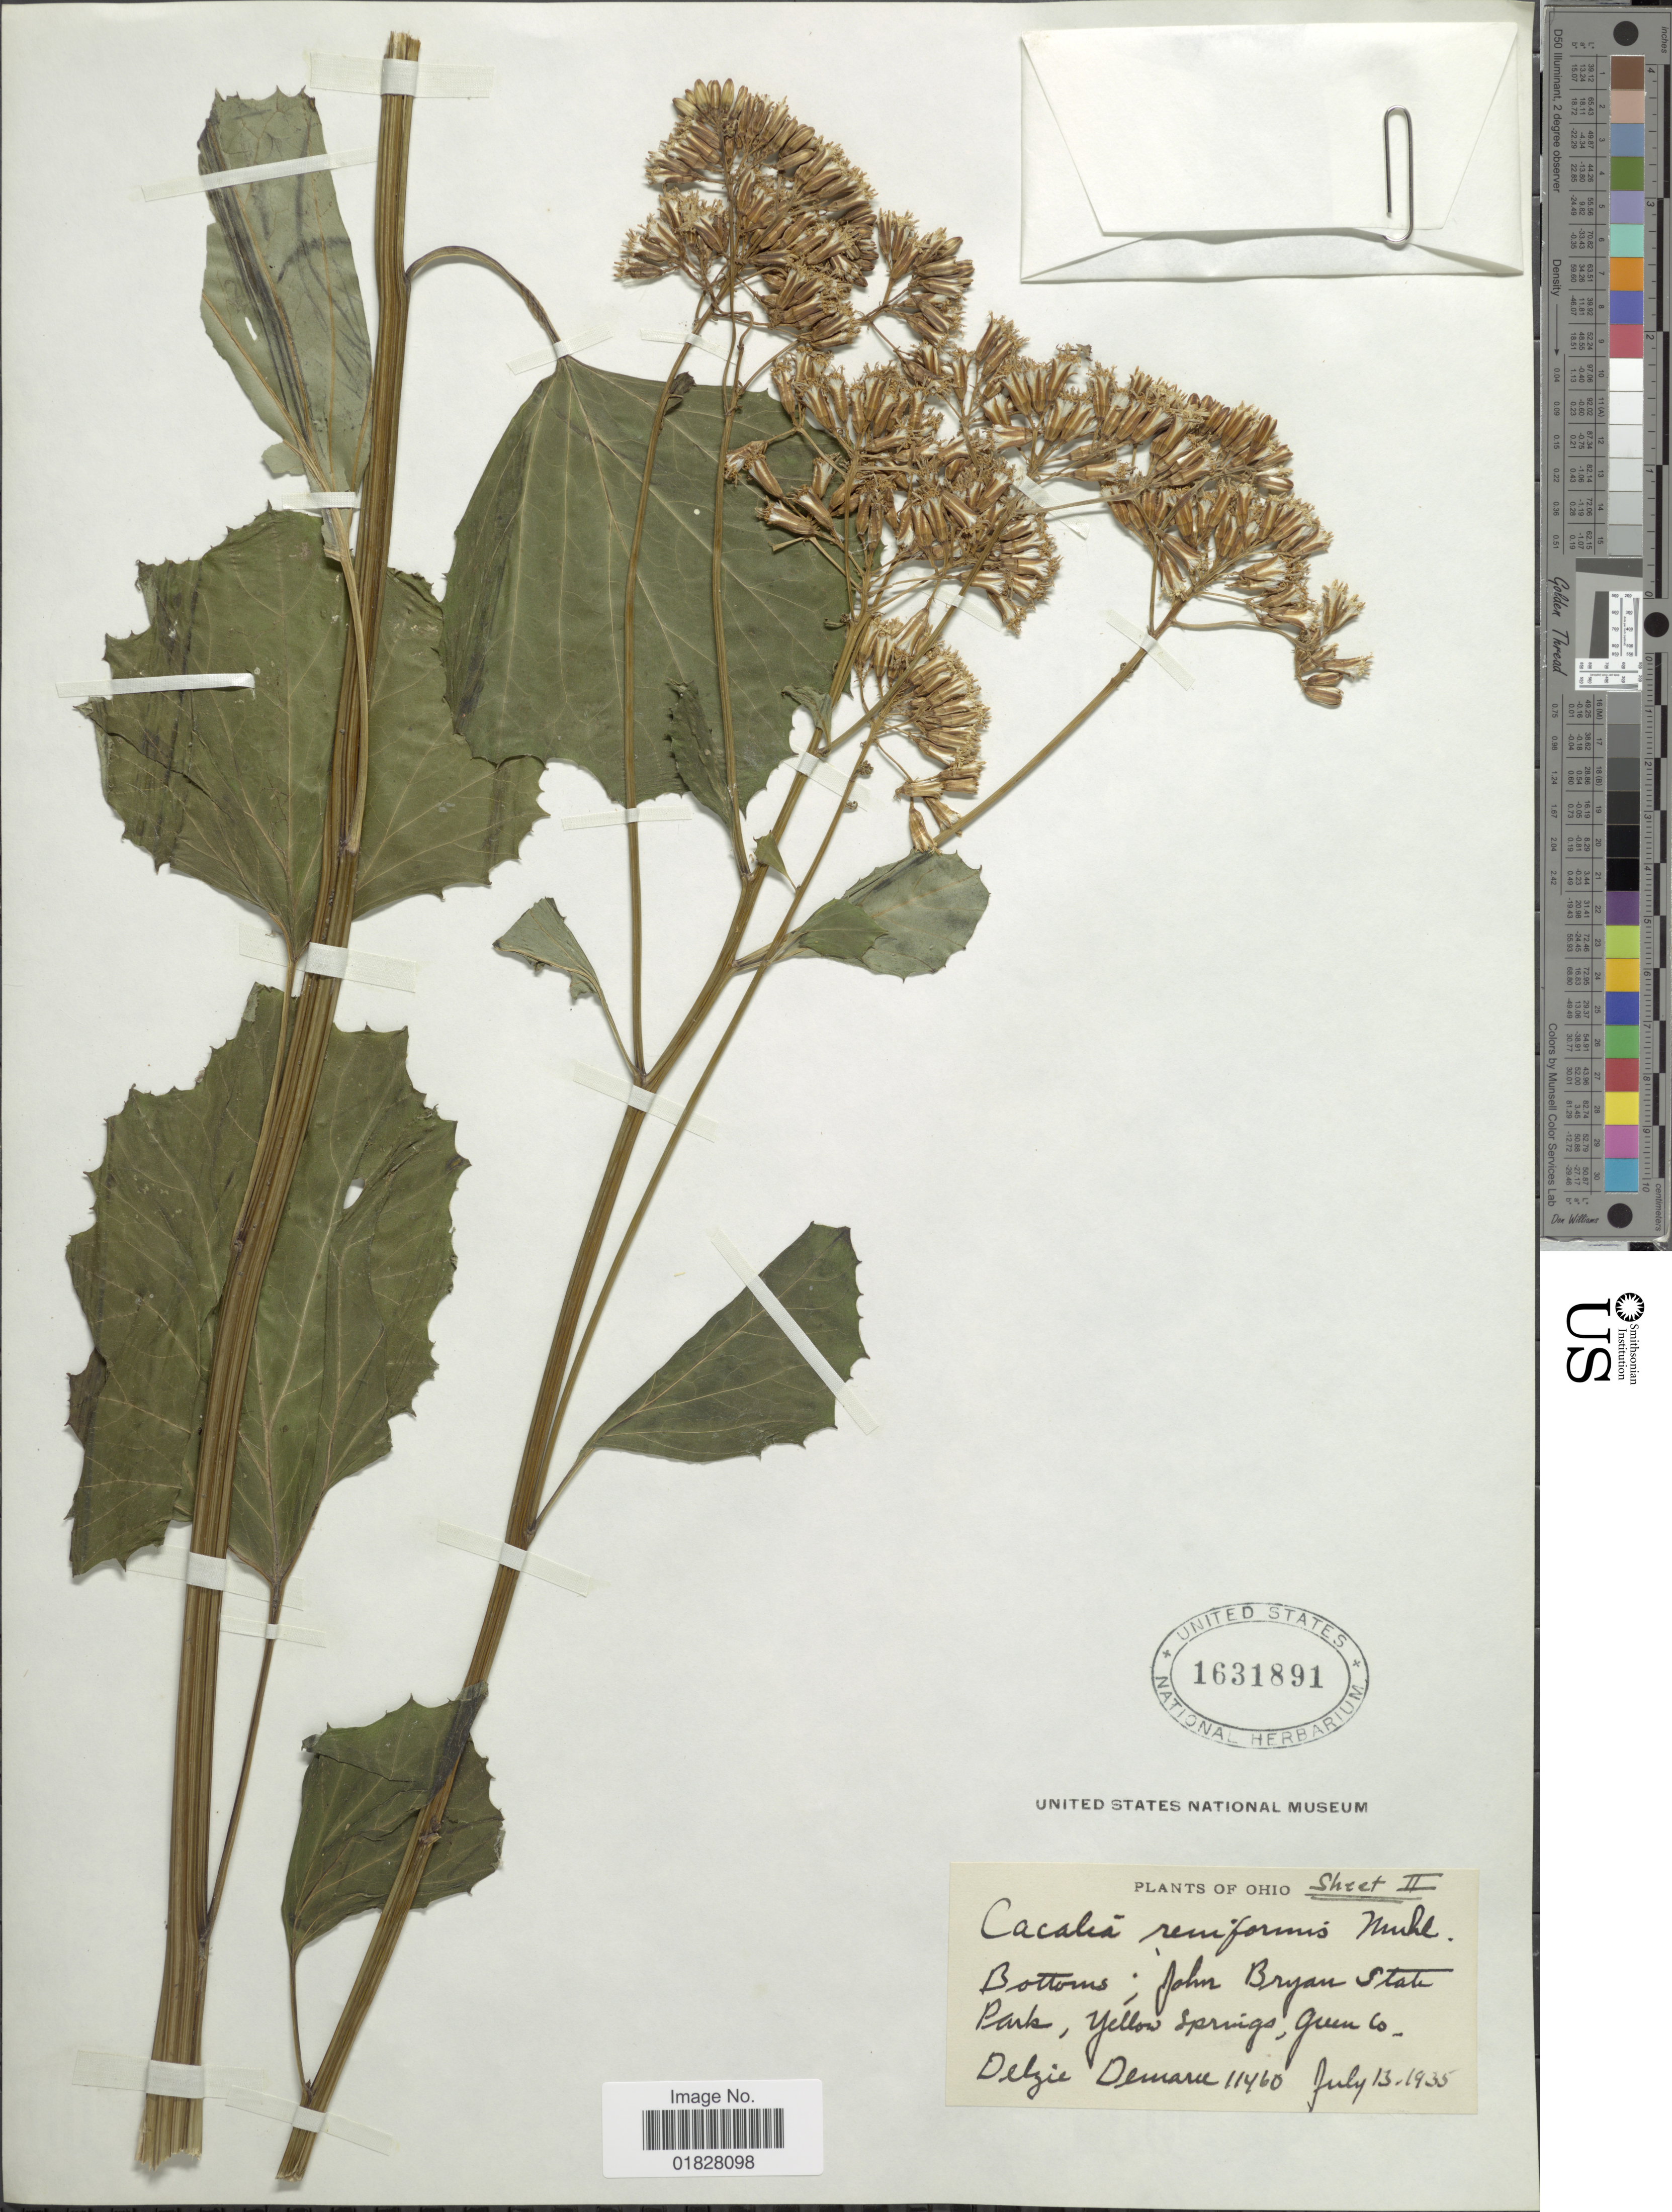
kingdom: Plantae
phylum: Tracheophyta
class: Magnoliopsida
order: Asterales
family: Asteraceae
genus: Arnoglossum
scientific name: Arnoglossum reniforme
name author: (Hook.) H. Rob.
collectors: D. Demaree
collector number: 11460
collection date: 1935-07-13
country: United States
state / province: Ohio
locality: Bottoms; John Bryan State Park, Yellow Springs, Green Co.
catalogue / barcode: US 1631891